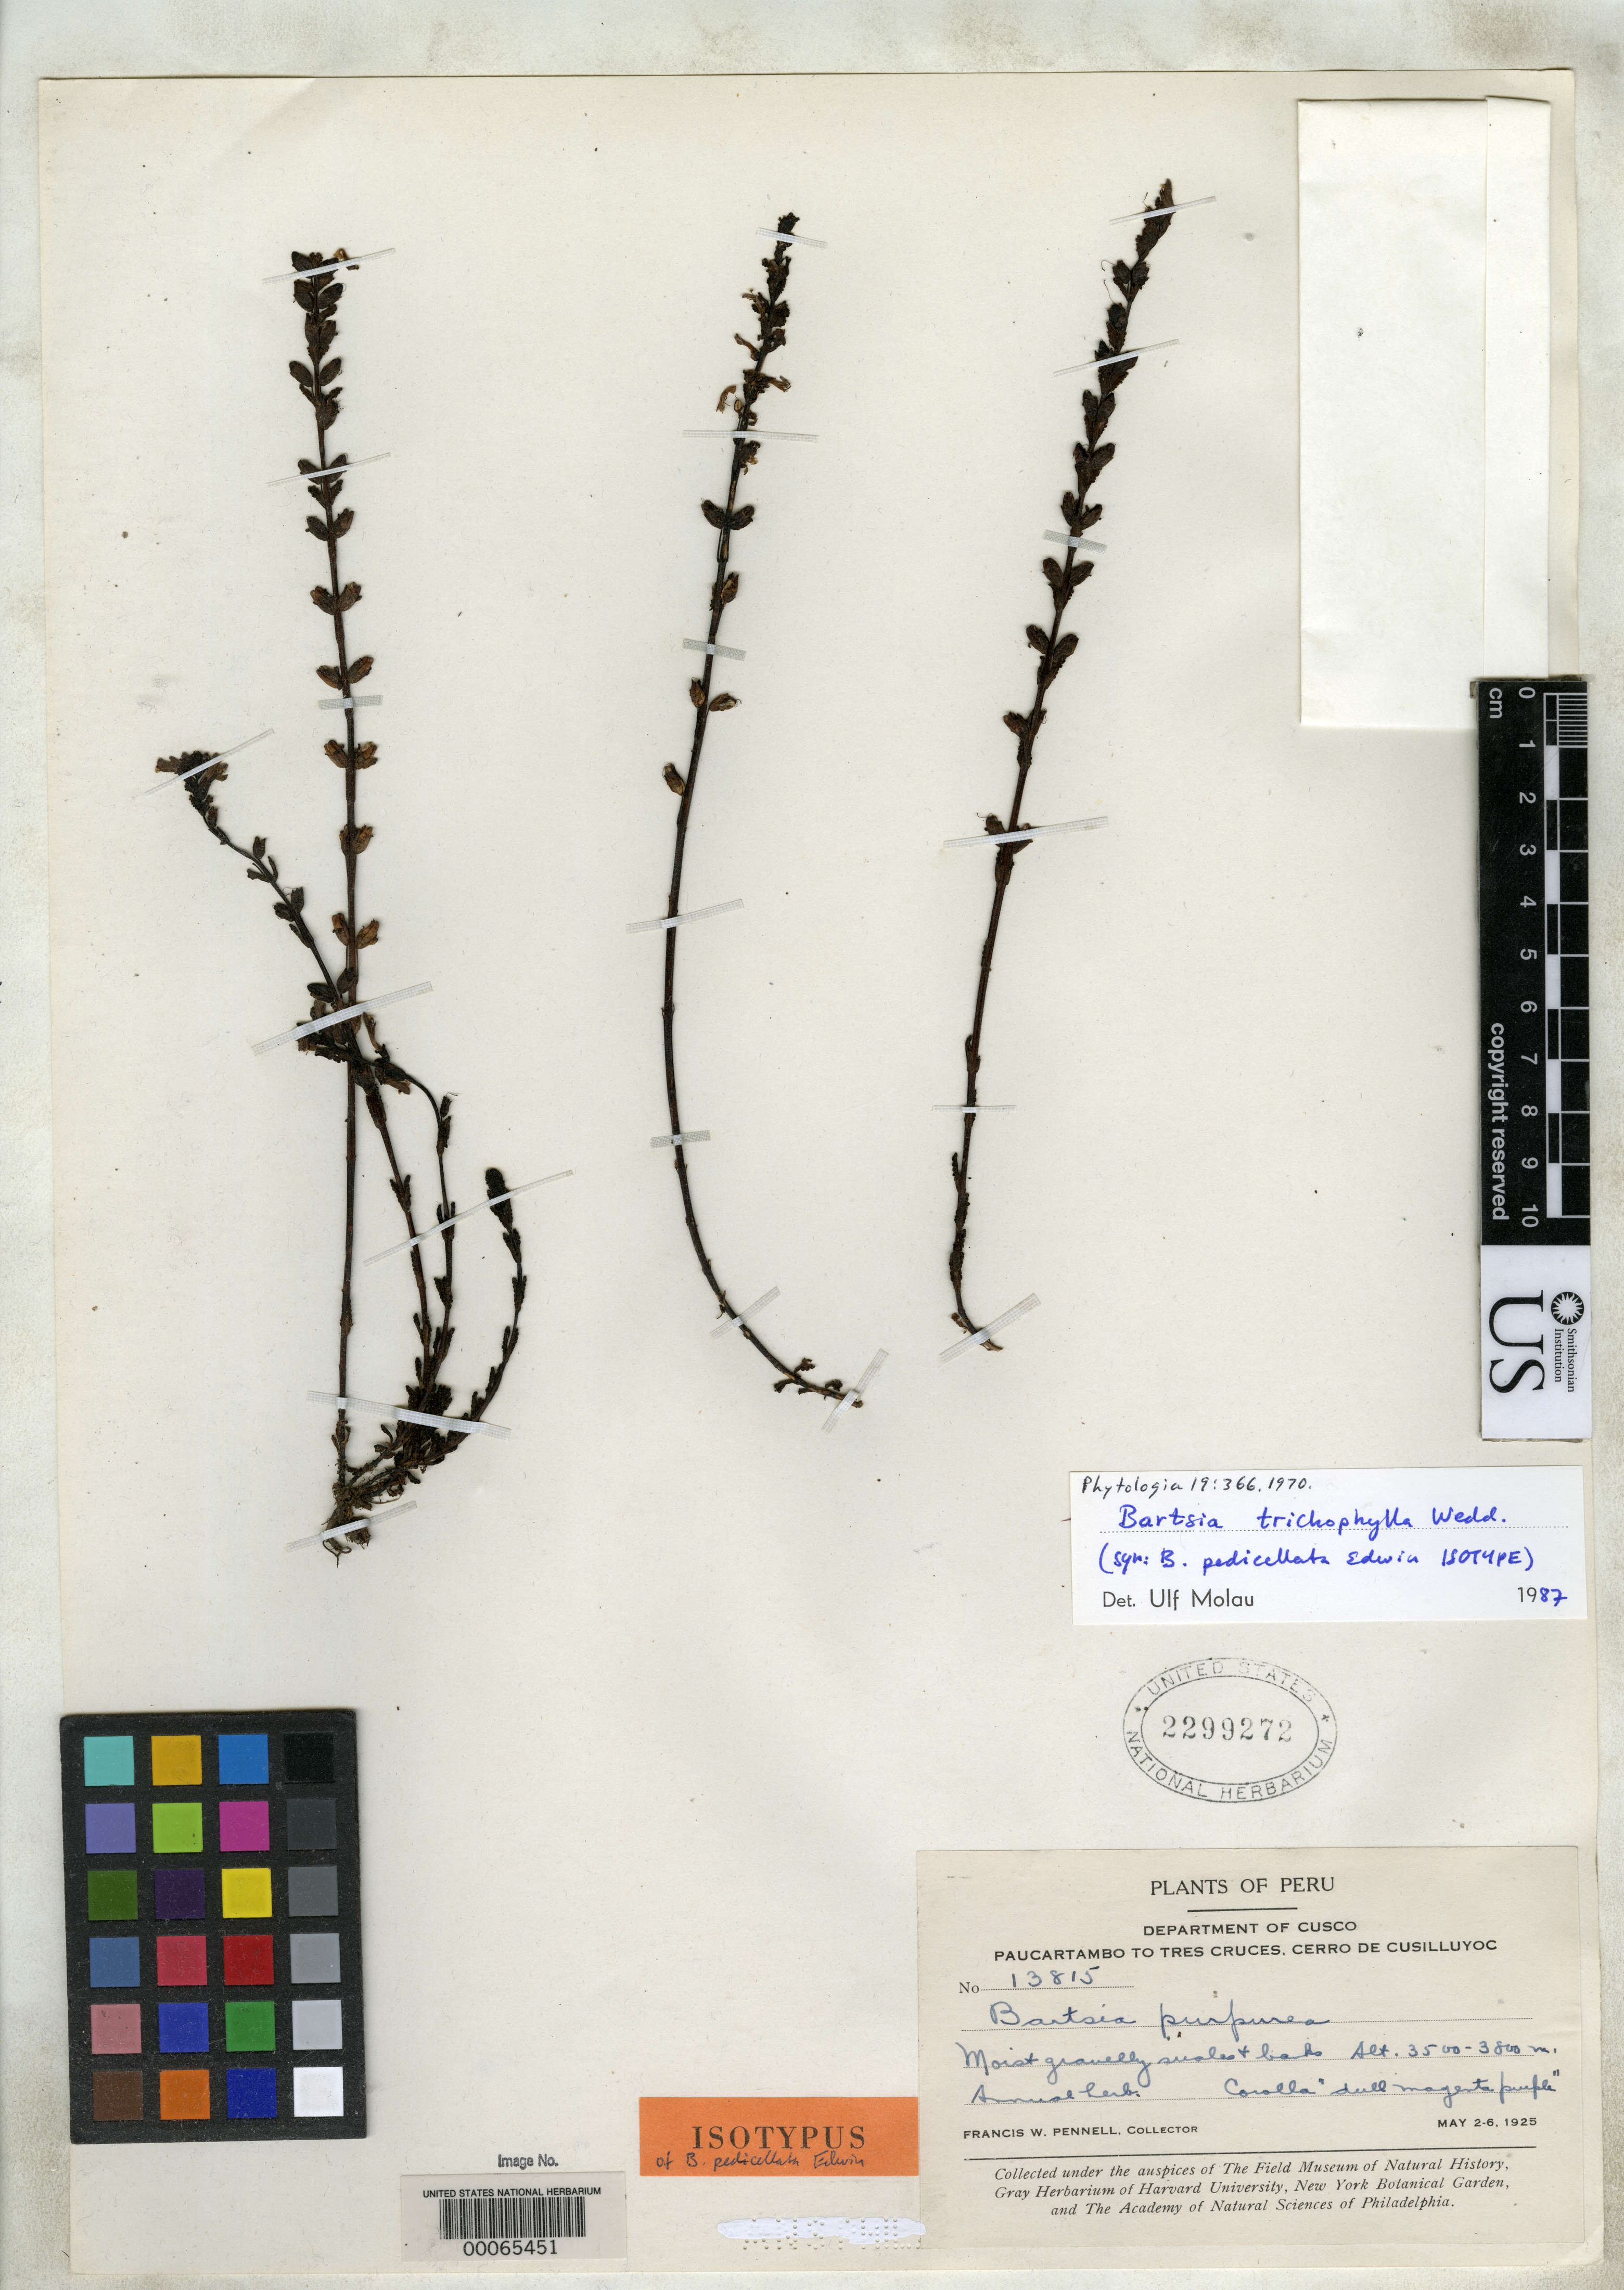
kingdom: Plantae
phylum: Tracheophyta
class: Magnoliopsida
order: Lamiales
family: Orobanchaceae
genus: Bartsia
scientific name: Bartsia pedicellata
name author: Edwin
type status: Isotype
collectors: F. W. Pennell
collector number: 13815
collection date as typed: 02 May 1925 to 06 May 1925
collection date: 1925-05-02/1925-05-06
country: Peru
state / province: Cusco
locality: Paucartambo to Tres Cruces, Cerro de Cusilluyoc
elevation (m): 3500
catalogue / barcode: US 2299272